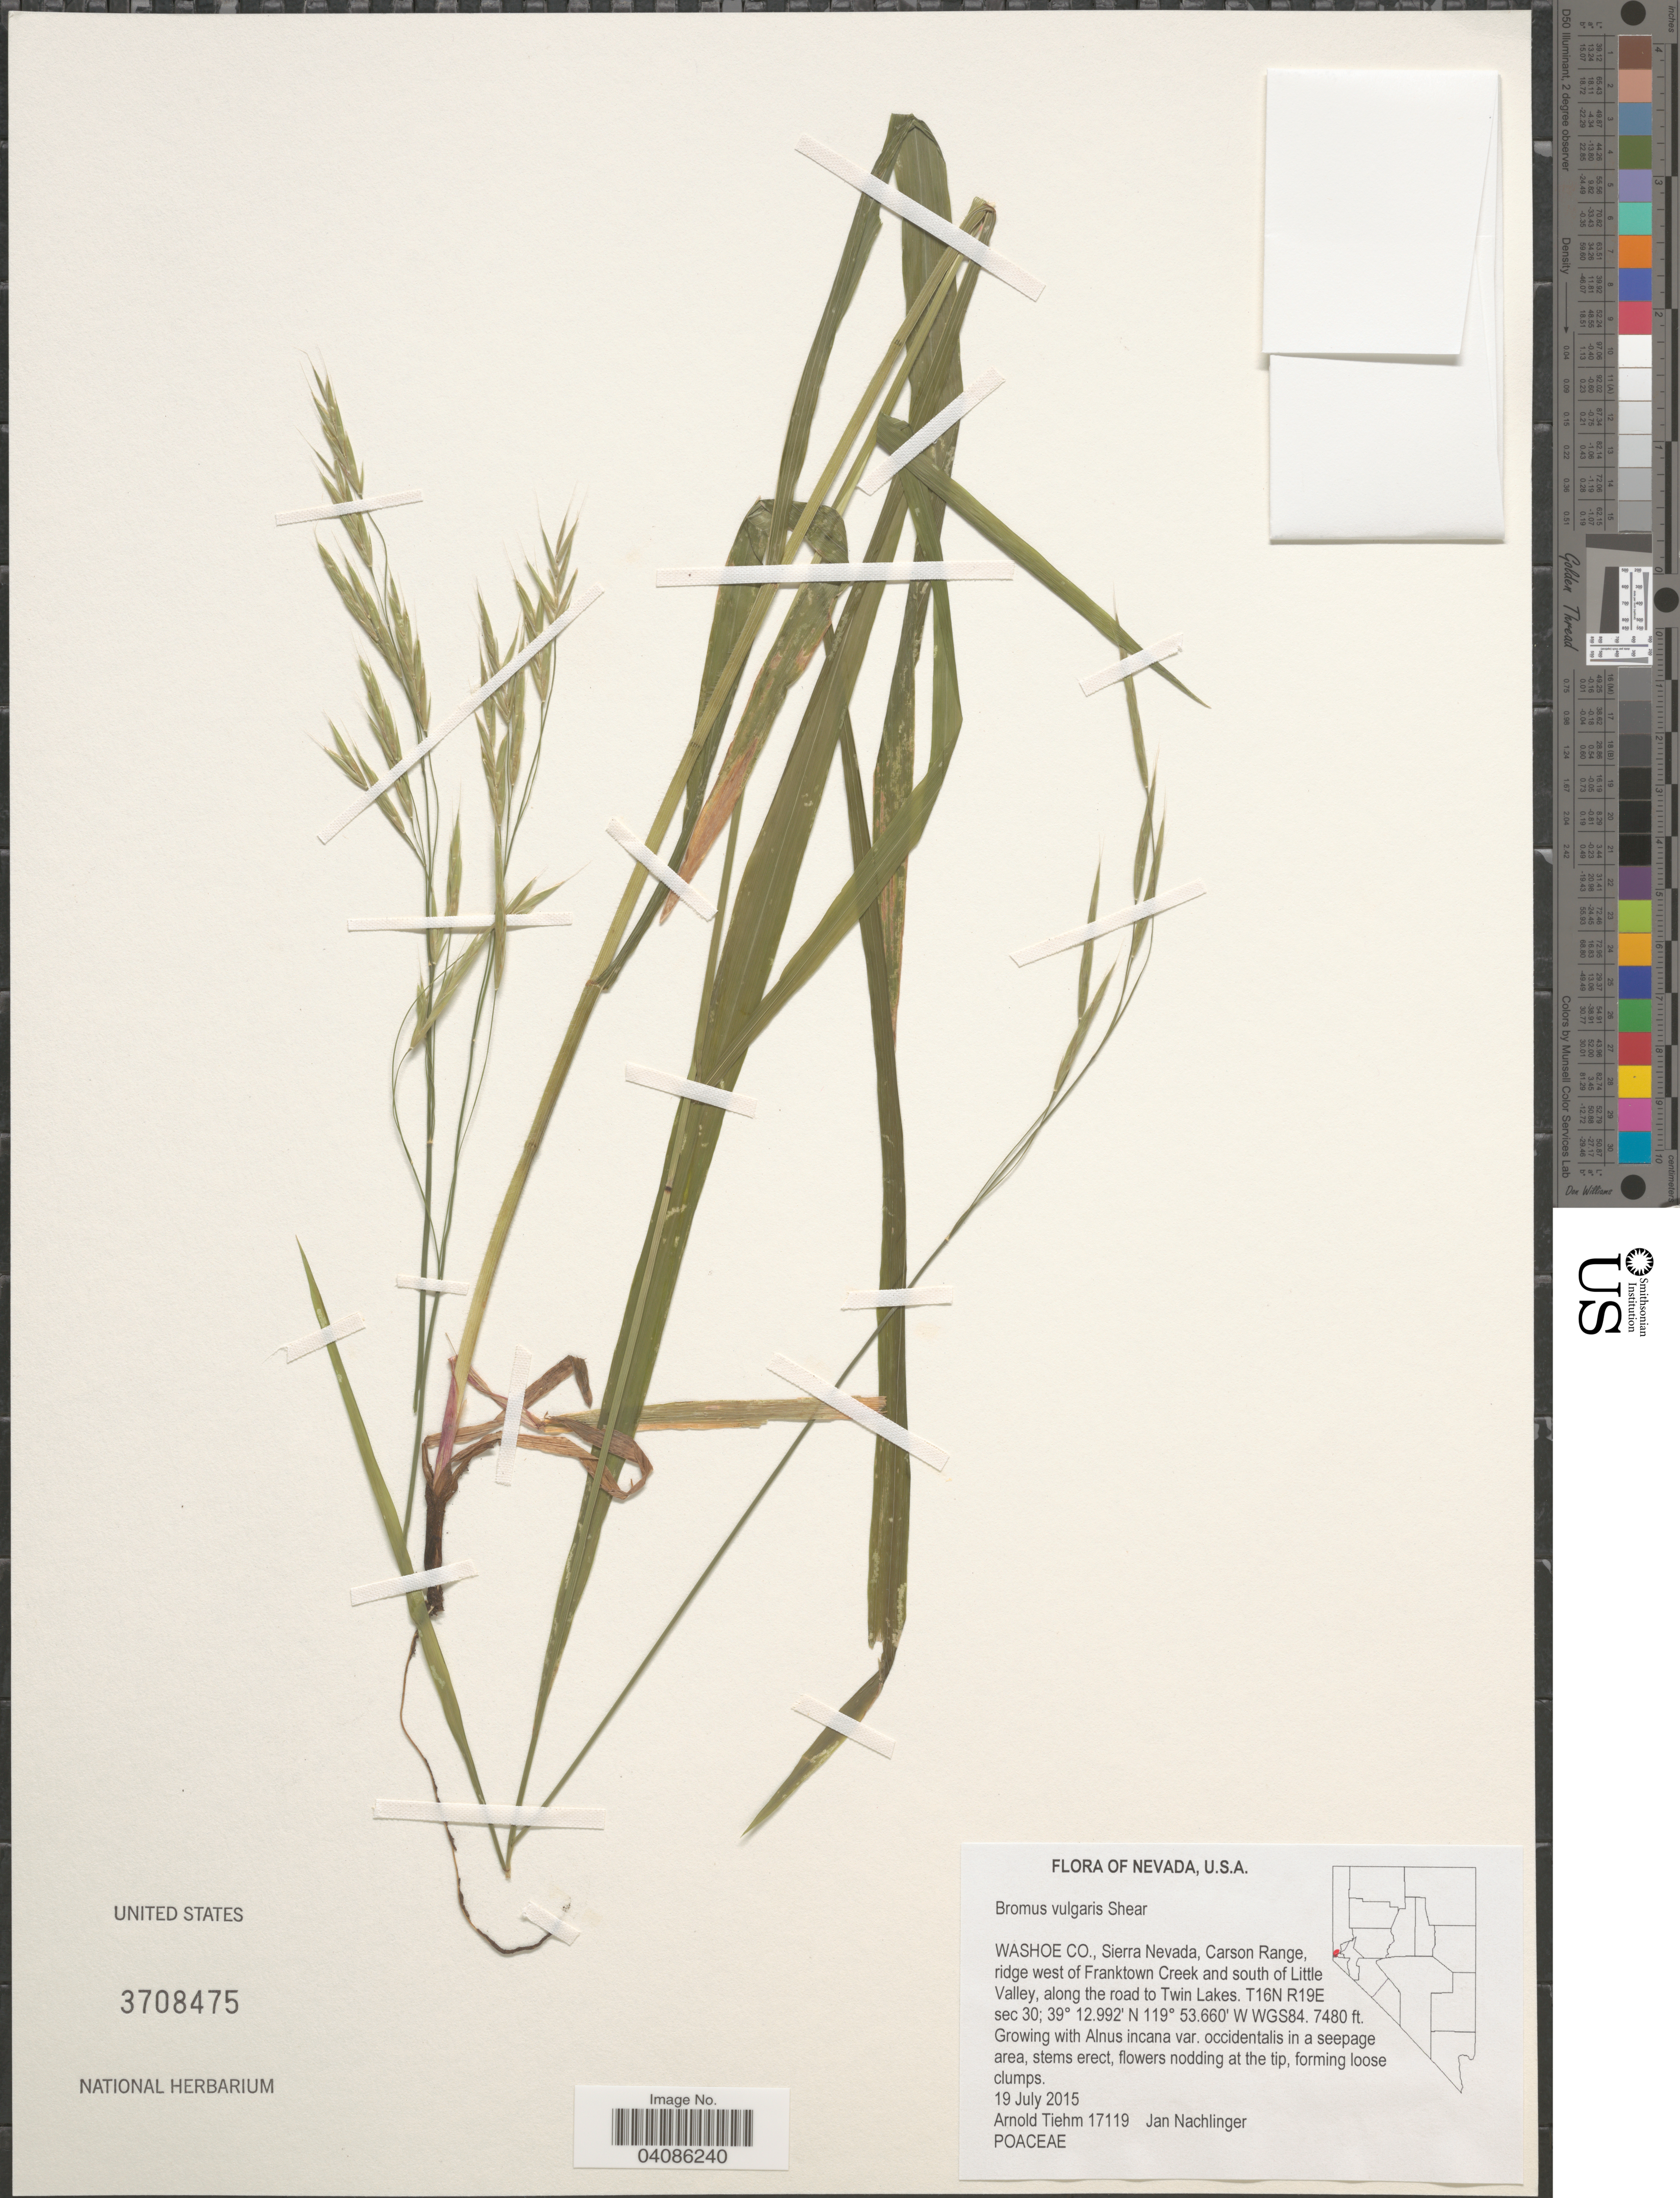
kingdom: Plantae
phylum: Tracheophyta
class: Liliopsida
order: Poales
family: Poaceae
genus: Bromus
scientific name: Bromus vulgaris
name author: (Hook.) Shear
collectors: A. Tiehm & J. Nachlinger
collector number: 17119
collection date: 2015-07-19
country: United States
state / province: Nevada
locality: Washoe Co., Sierra Nevada, Carson Range, ridge west of Franktown Creek and south of Little Valley, along the road to Twin Lakes. T16N R19E sec 30; WGS84.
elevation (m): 2280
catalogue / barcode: US 3708475